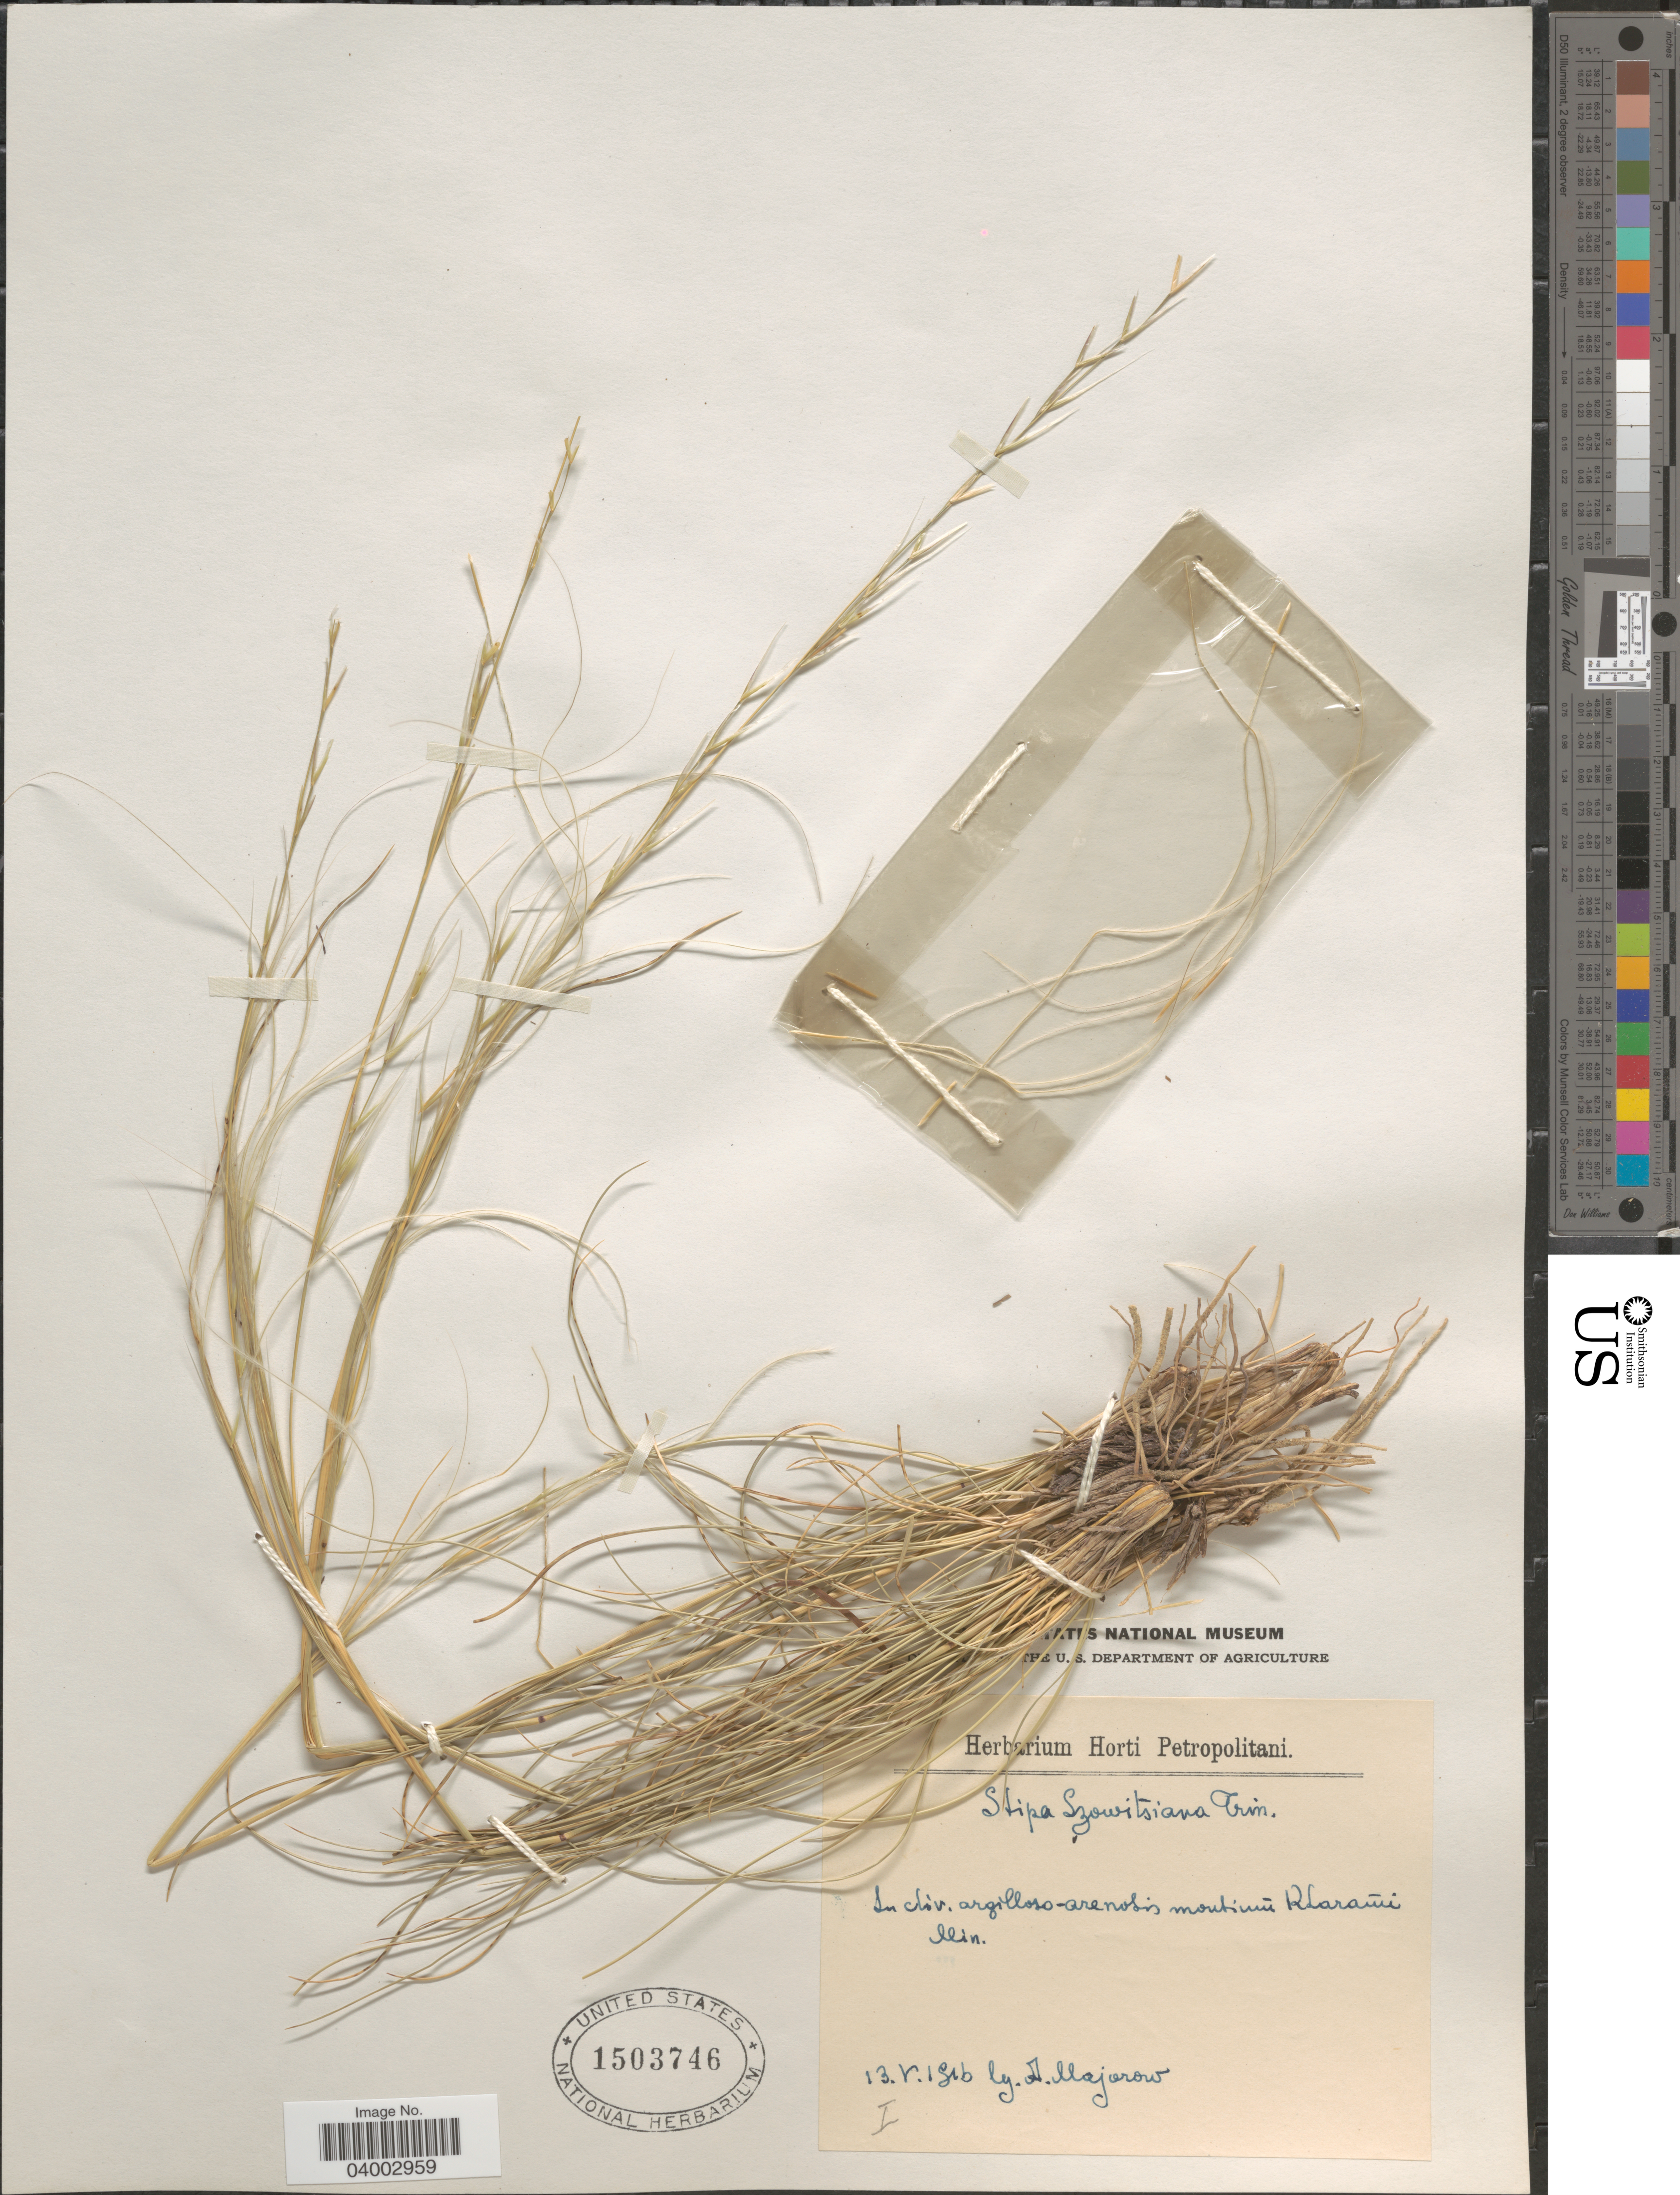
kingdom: Plantae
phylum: Tracheophyta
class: Liliopsida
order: Poales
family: Poaceae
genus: Stipa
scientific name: Stipa szovitsiana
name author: (Trin. & Rupr.) Griseb.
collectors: A. Majorow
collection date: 1916-05-13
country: Azerbaijan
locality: In div. argilloso-arenosis montium Kharami lin. [interpreted]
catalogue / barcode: US 1503746